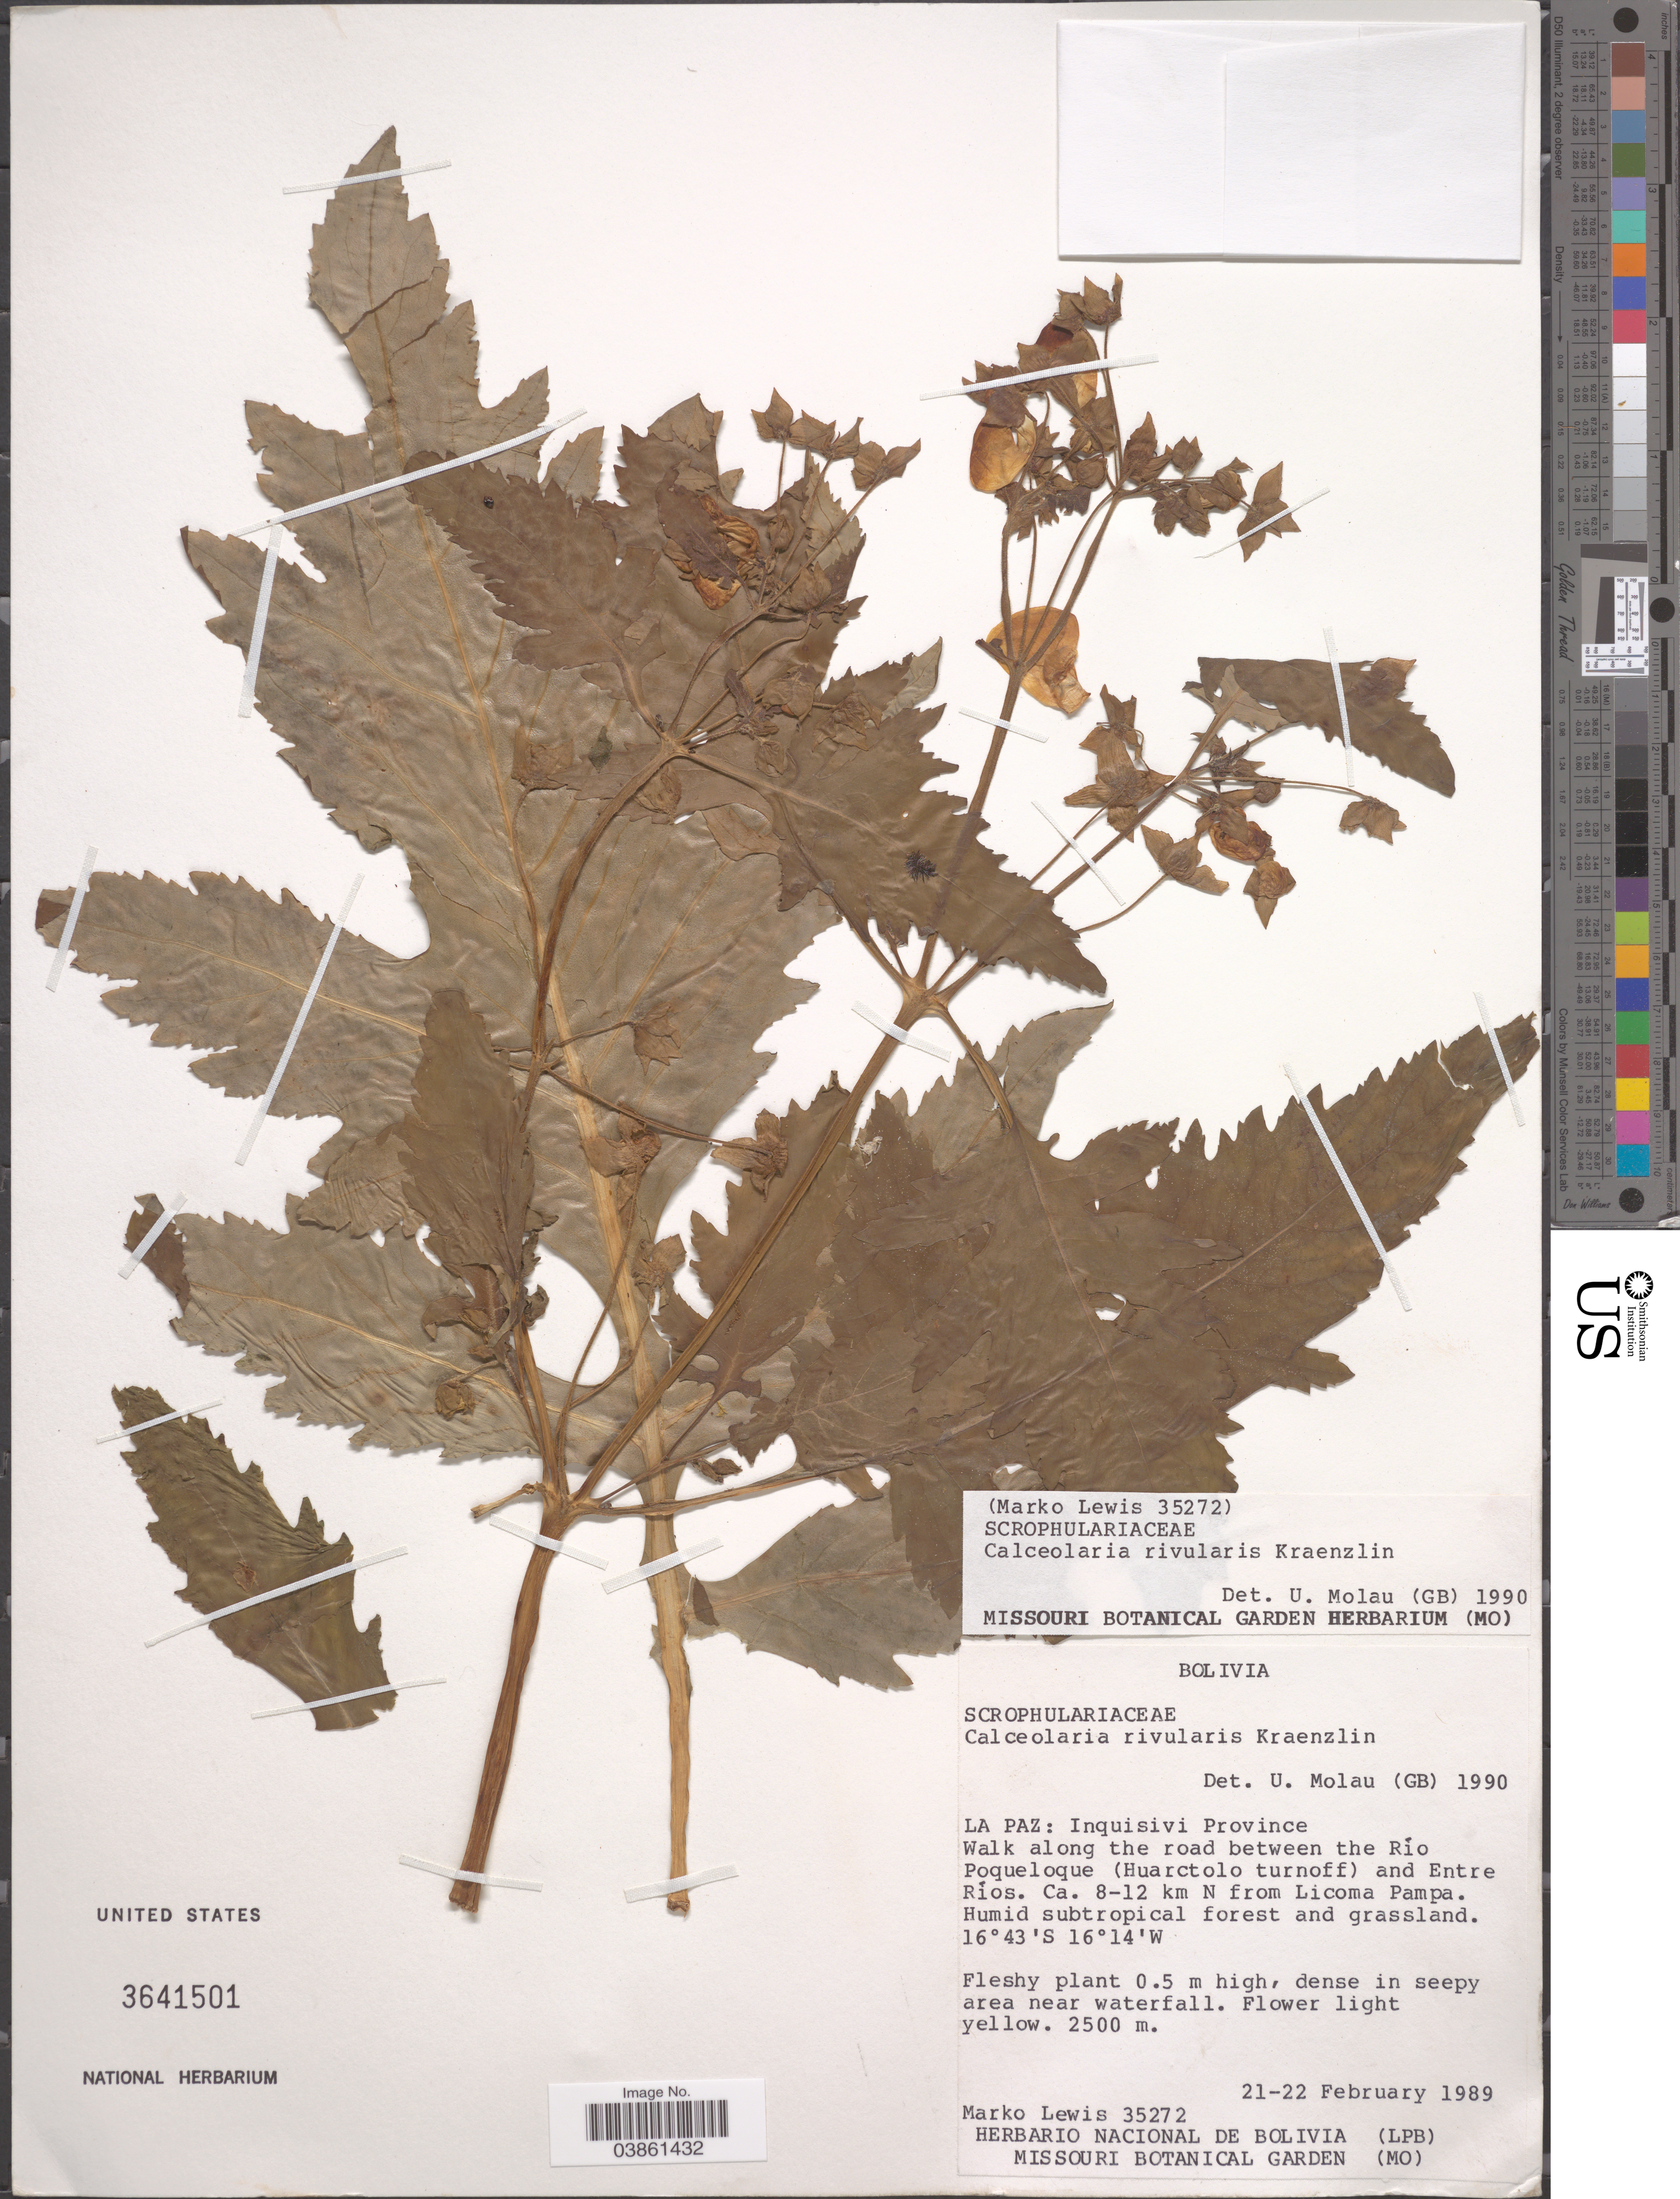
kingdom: Plantae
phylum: Tracheophyta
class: Magnoliopsida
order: Lamiales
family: Calceolariaceae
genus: Calceolaria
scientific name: Calceolaria rivularis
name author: Kraenzl.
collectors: M. A. Lewis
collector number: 35272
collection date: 1989-02-21/1989-02-22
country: Bolivia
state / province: La Paz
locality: La Paz: Inquisivi Province. Walk along the road between the Río Poqueloque (Huarctolo turnoff) and Entre Ríos. Ca. 8-12 km N from Licoma Pampa.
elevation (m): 2500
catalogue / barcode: US 3641501